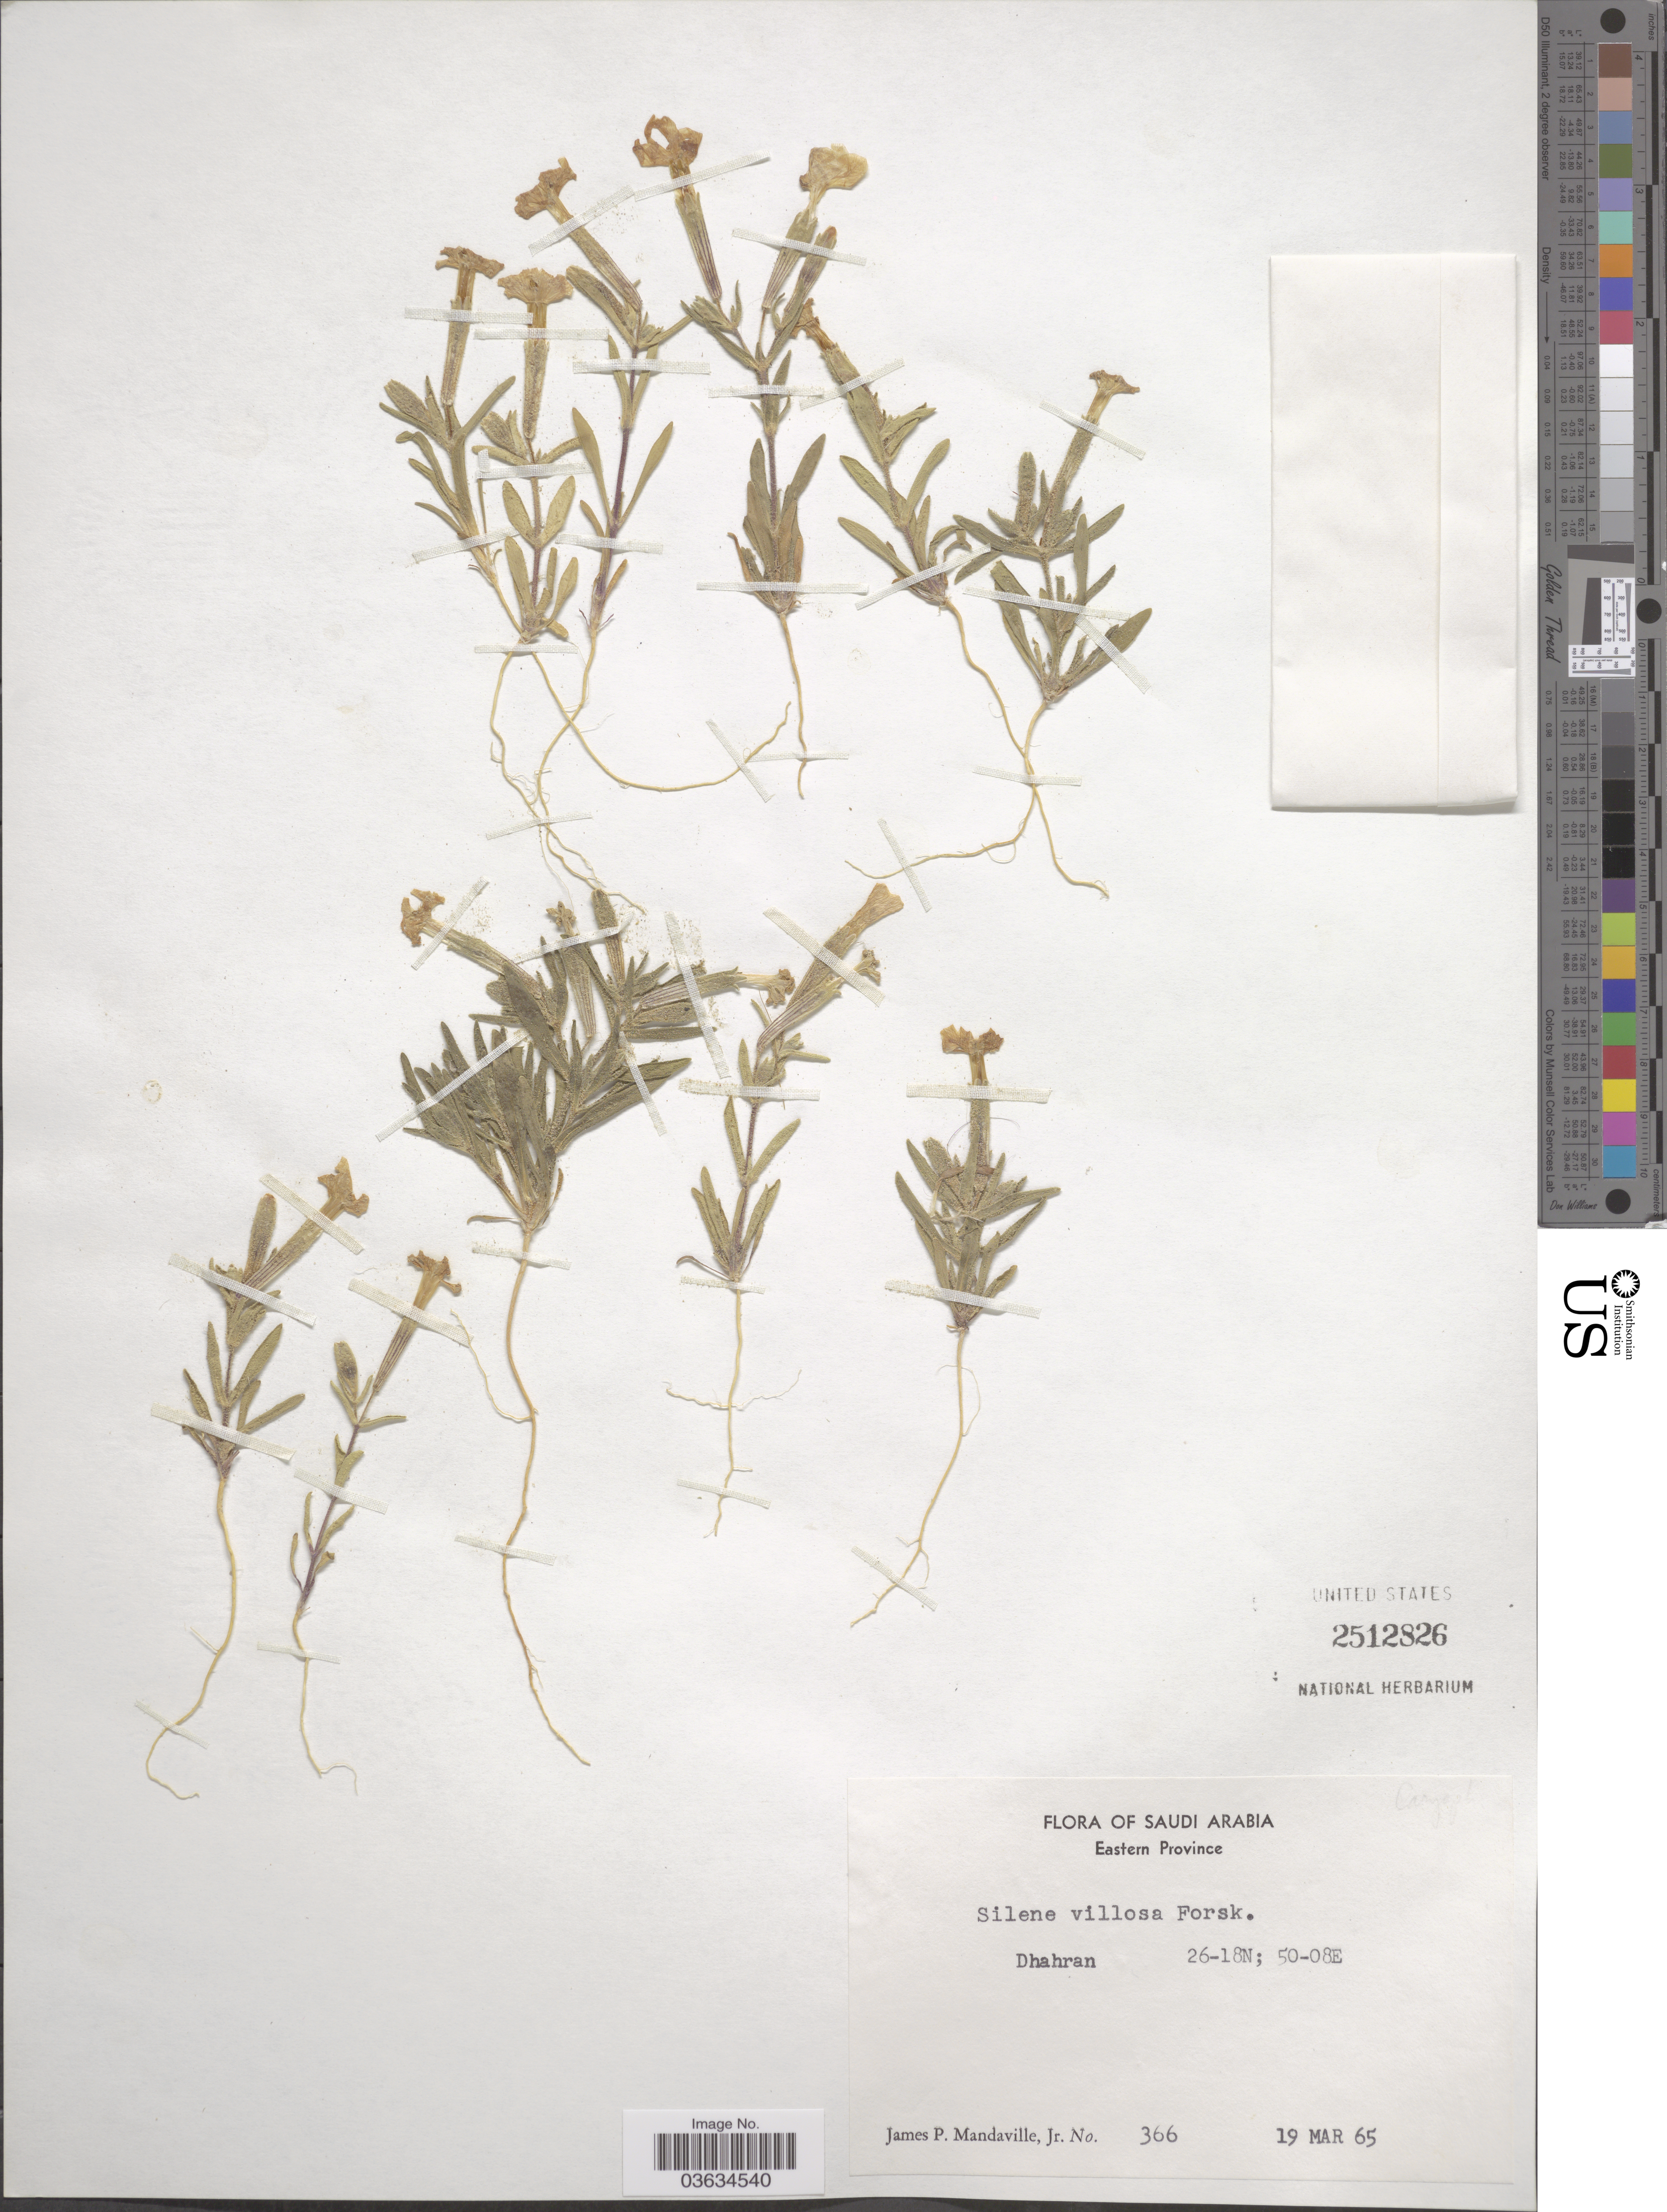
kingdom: Plantae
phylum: Tracheophyta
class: Magnoliopsida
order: Caryophyllales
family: Caryophyllaceae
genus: Silene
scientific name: Silene villosa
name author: Forssk.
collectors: J. Mandaville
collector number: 366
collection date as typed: Transcribed d/m/y: 19/3/65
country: Saudi Arabia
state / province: Ash Sharqiyah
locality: Eastern Province. Dhahran.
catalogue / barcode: US 2512826